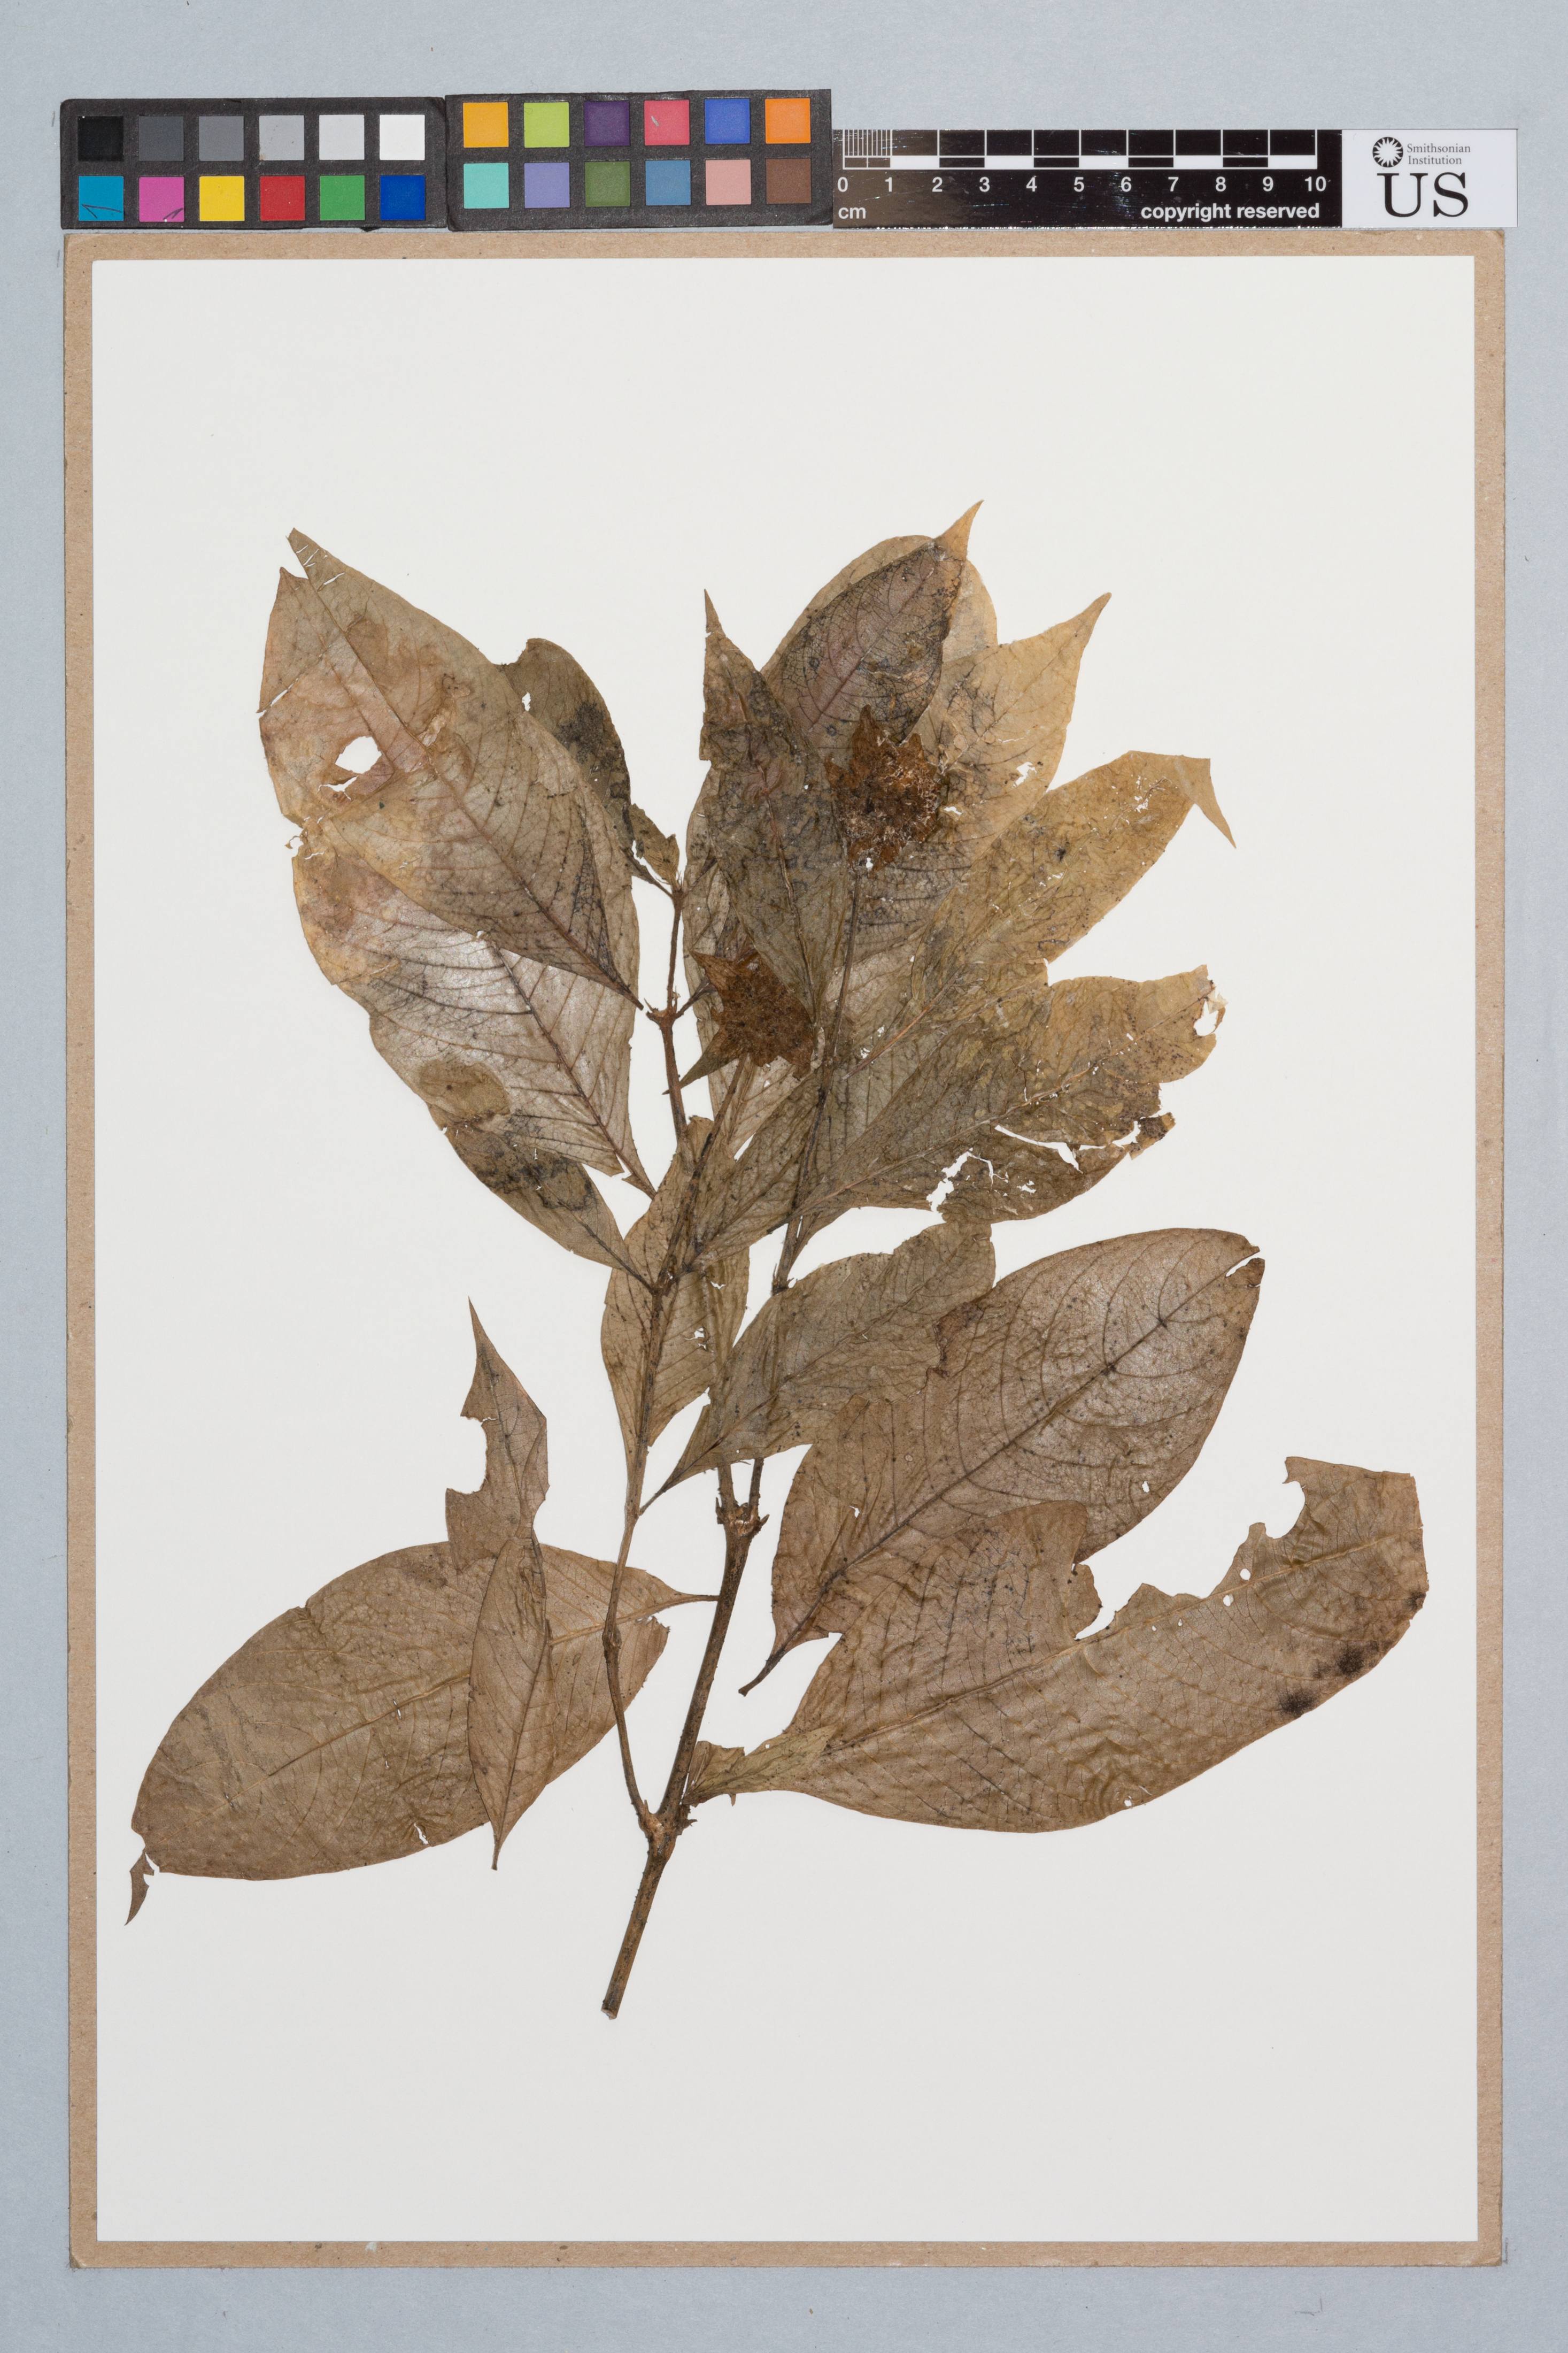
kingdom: Plantae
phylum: Tracheophyta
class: Magnoliopsida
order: Gentianales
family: Rubiaceae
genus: Psychotria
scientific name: Psychotria bracteocardia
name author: (DC.) Müll. Arg.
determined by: Taylor, Charlotte M.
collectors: B. Hoffman, D. Allicock & T. Allicock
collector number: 1565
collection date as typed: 3 May 1992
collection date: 1992-05-03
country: Guyana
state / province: Potaro-Siparuni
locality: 400 m peak 6.5 km NE of Surama village, SW slope. Iwokrama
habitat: Mixed forest (Lecythidaceae, Bombacaceae, Licania sp. Burseraceae) on granitic boulders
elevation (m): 175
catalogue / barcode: US 3291089